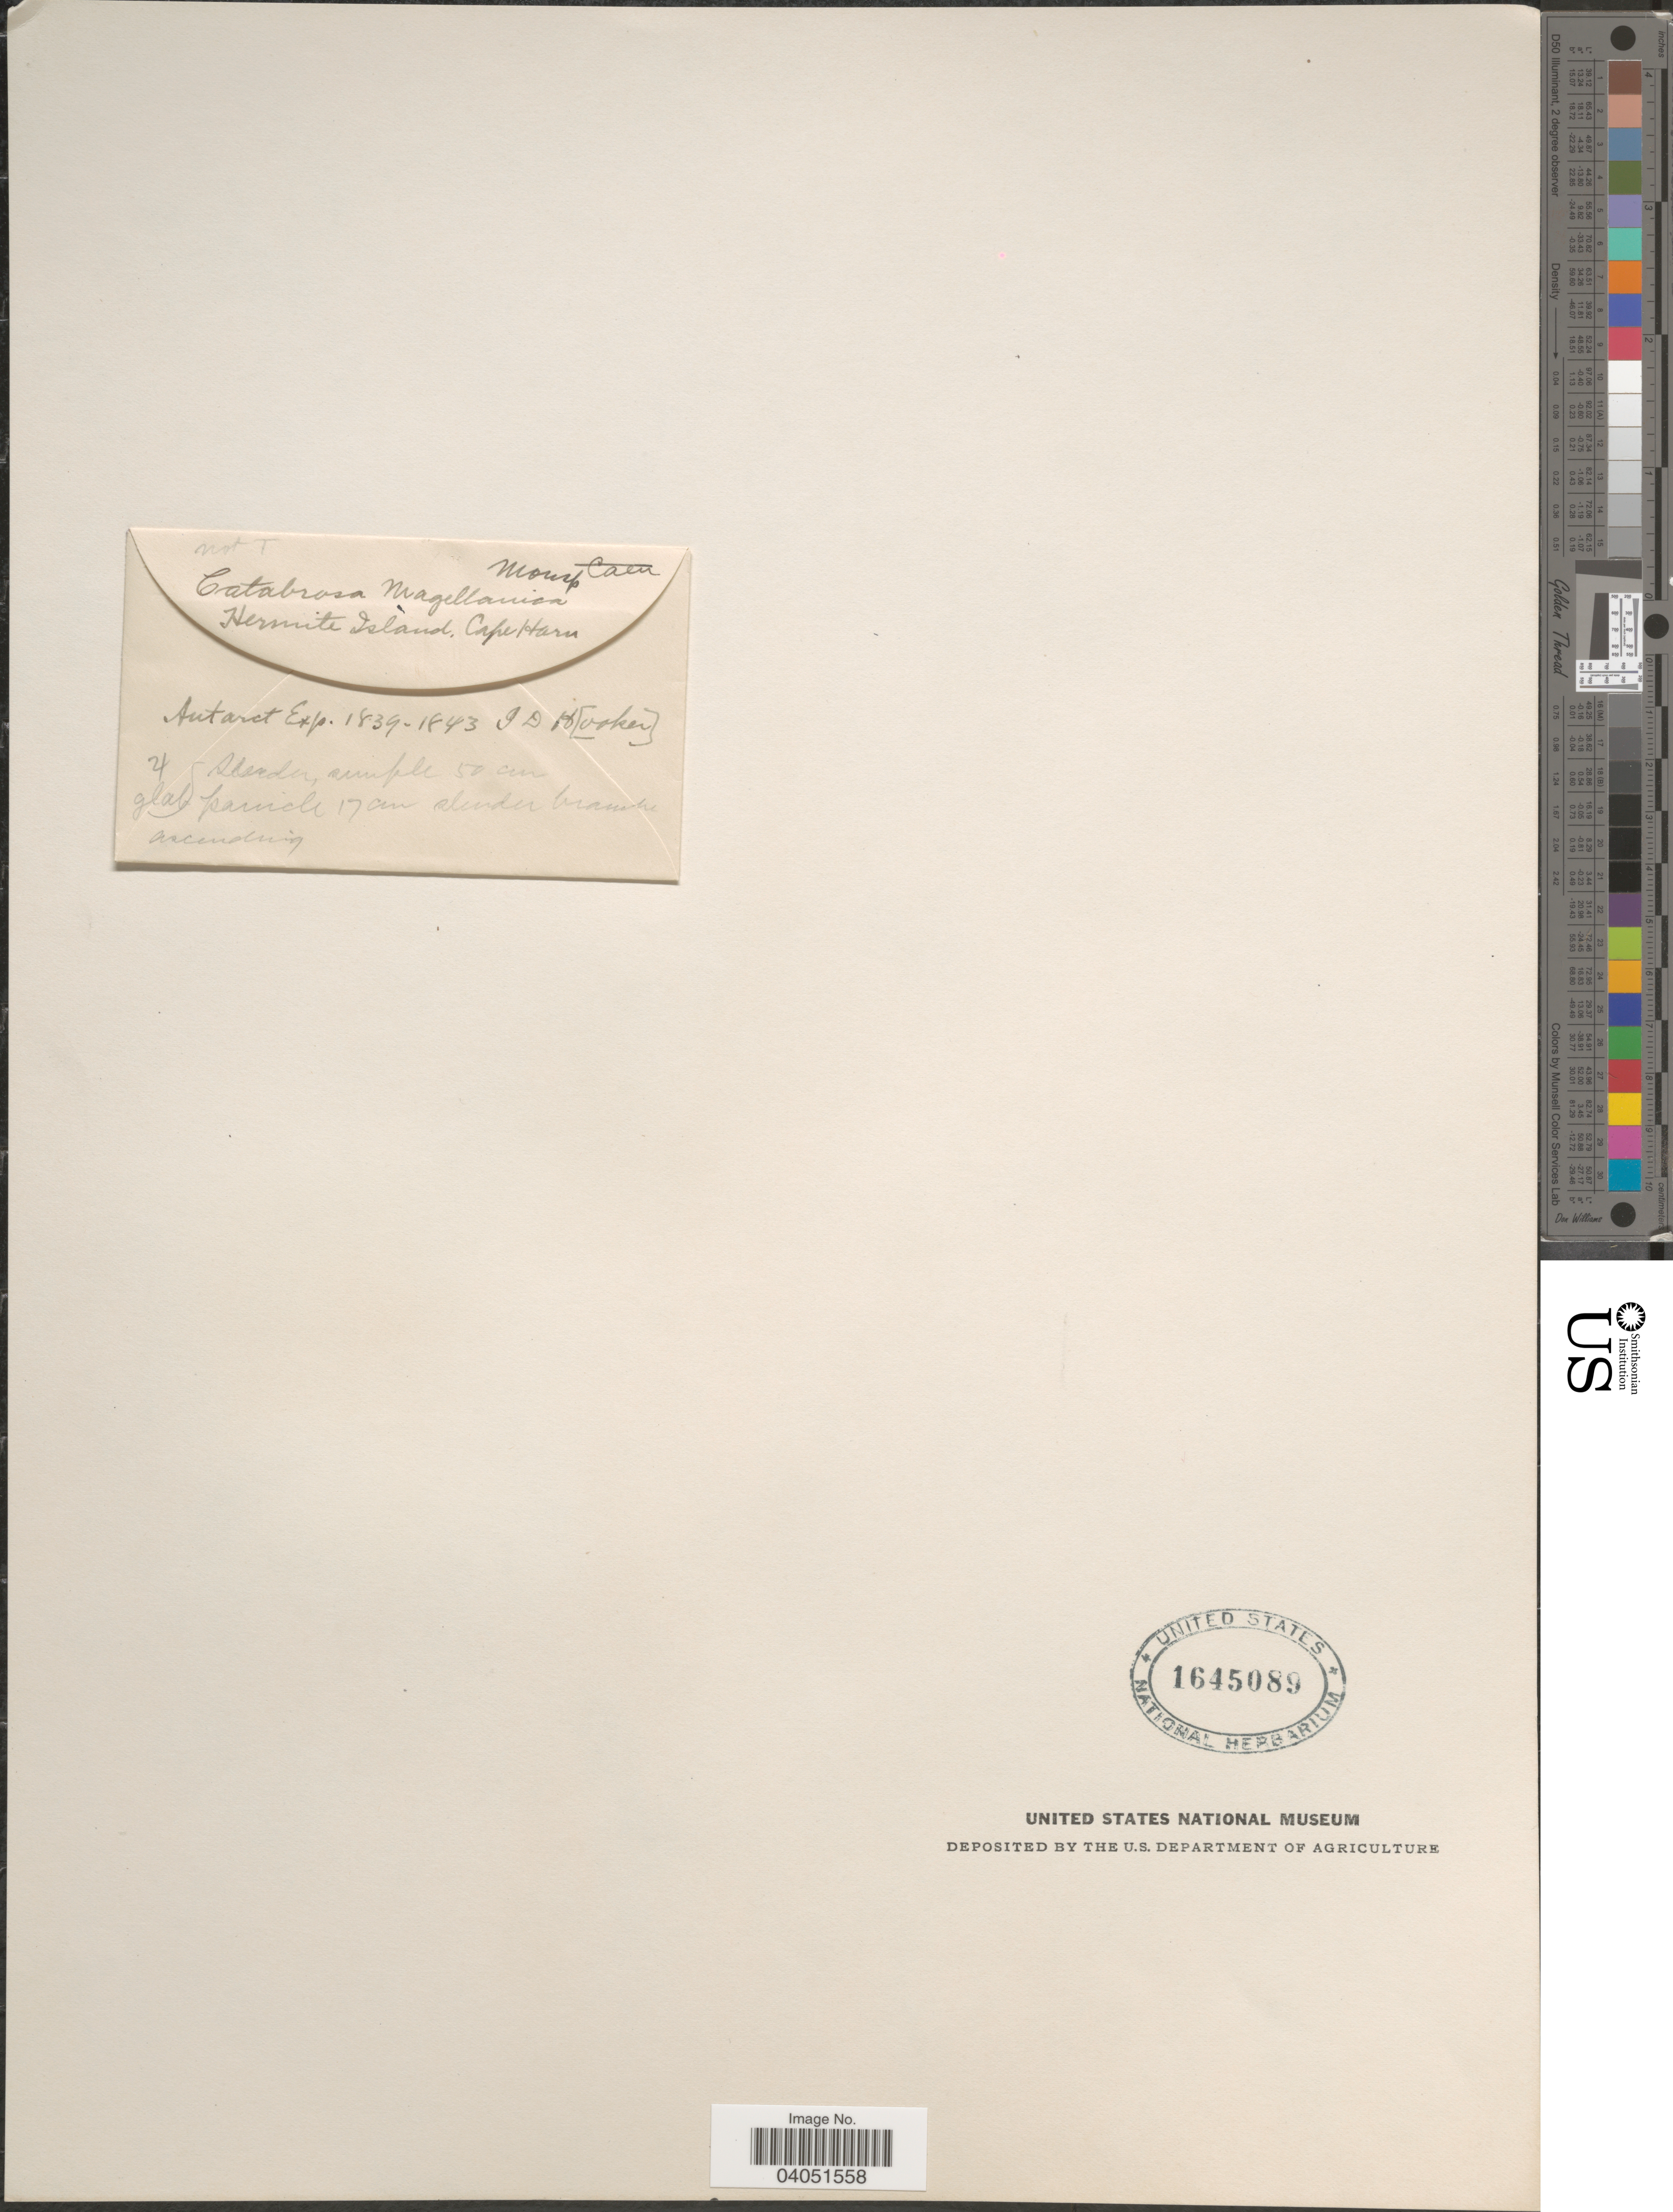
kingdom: Plantae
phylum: Tracheophyta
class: Liliopsida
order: Poales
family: Poaceae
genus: Puccinellia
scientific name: Puccinellia magellanica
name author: (Hook. f.) Parodi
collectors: -. Hooker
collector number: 9D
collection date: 1839/1843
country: Chile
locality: Hermite Island. Cape Horn.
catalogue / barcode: US 1645089